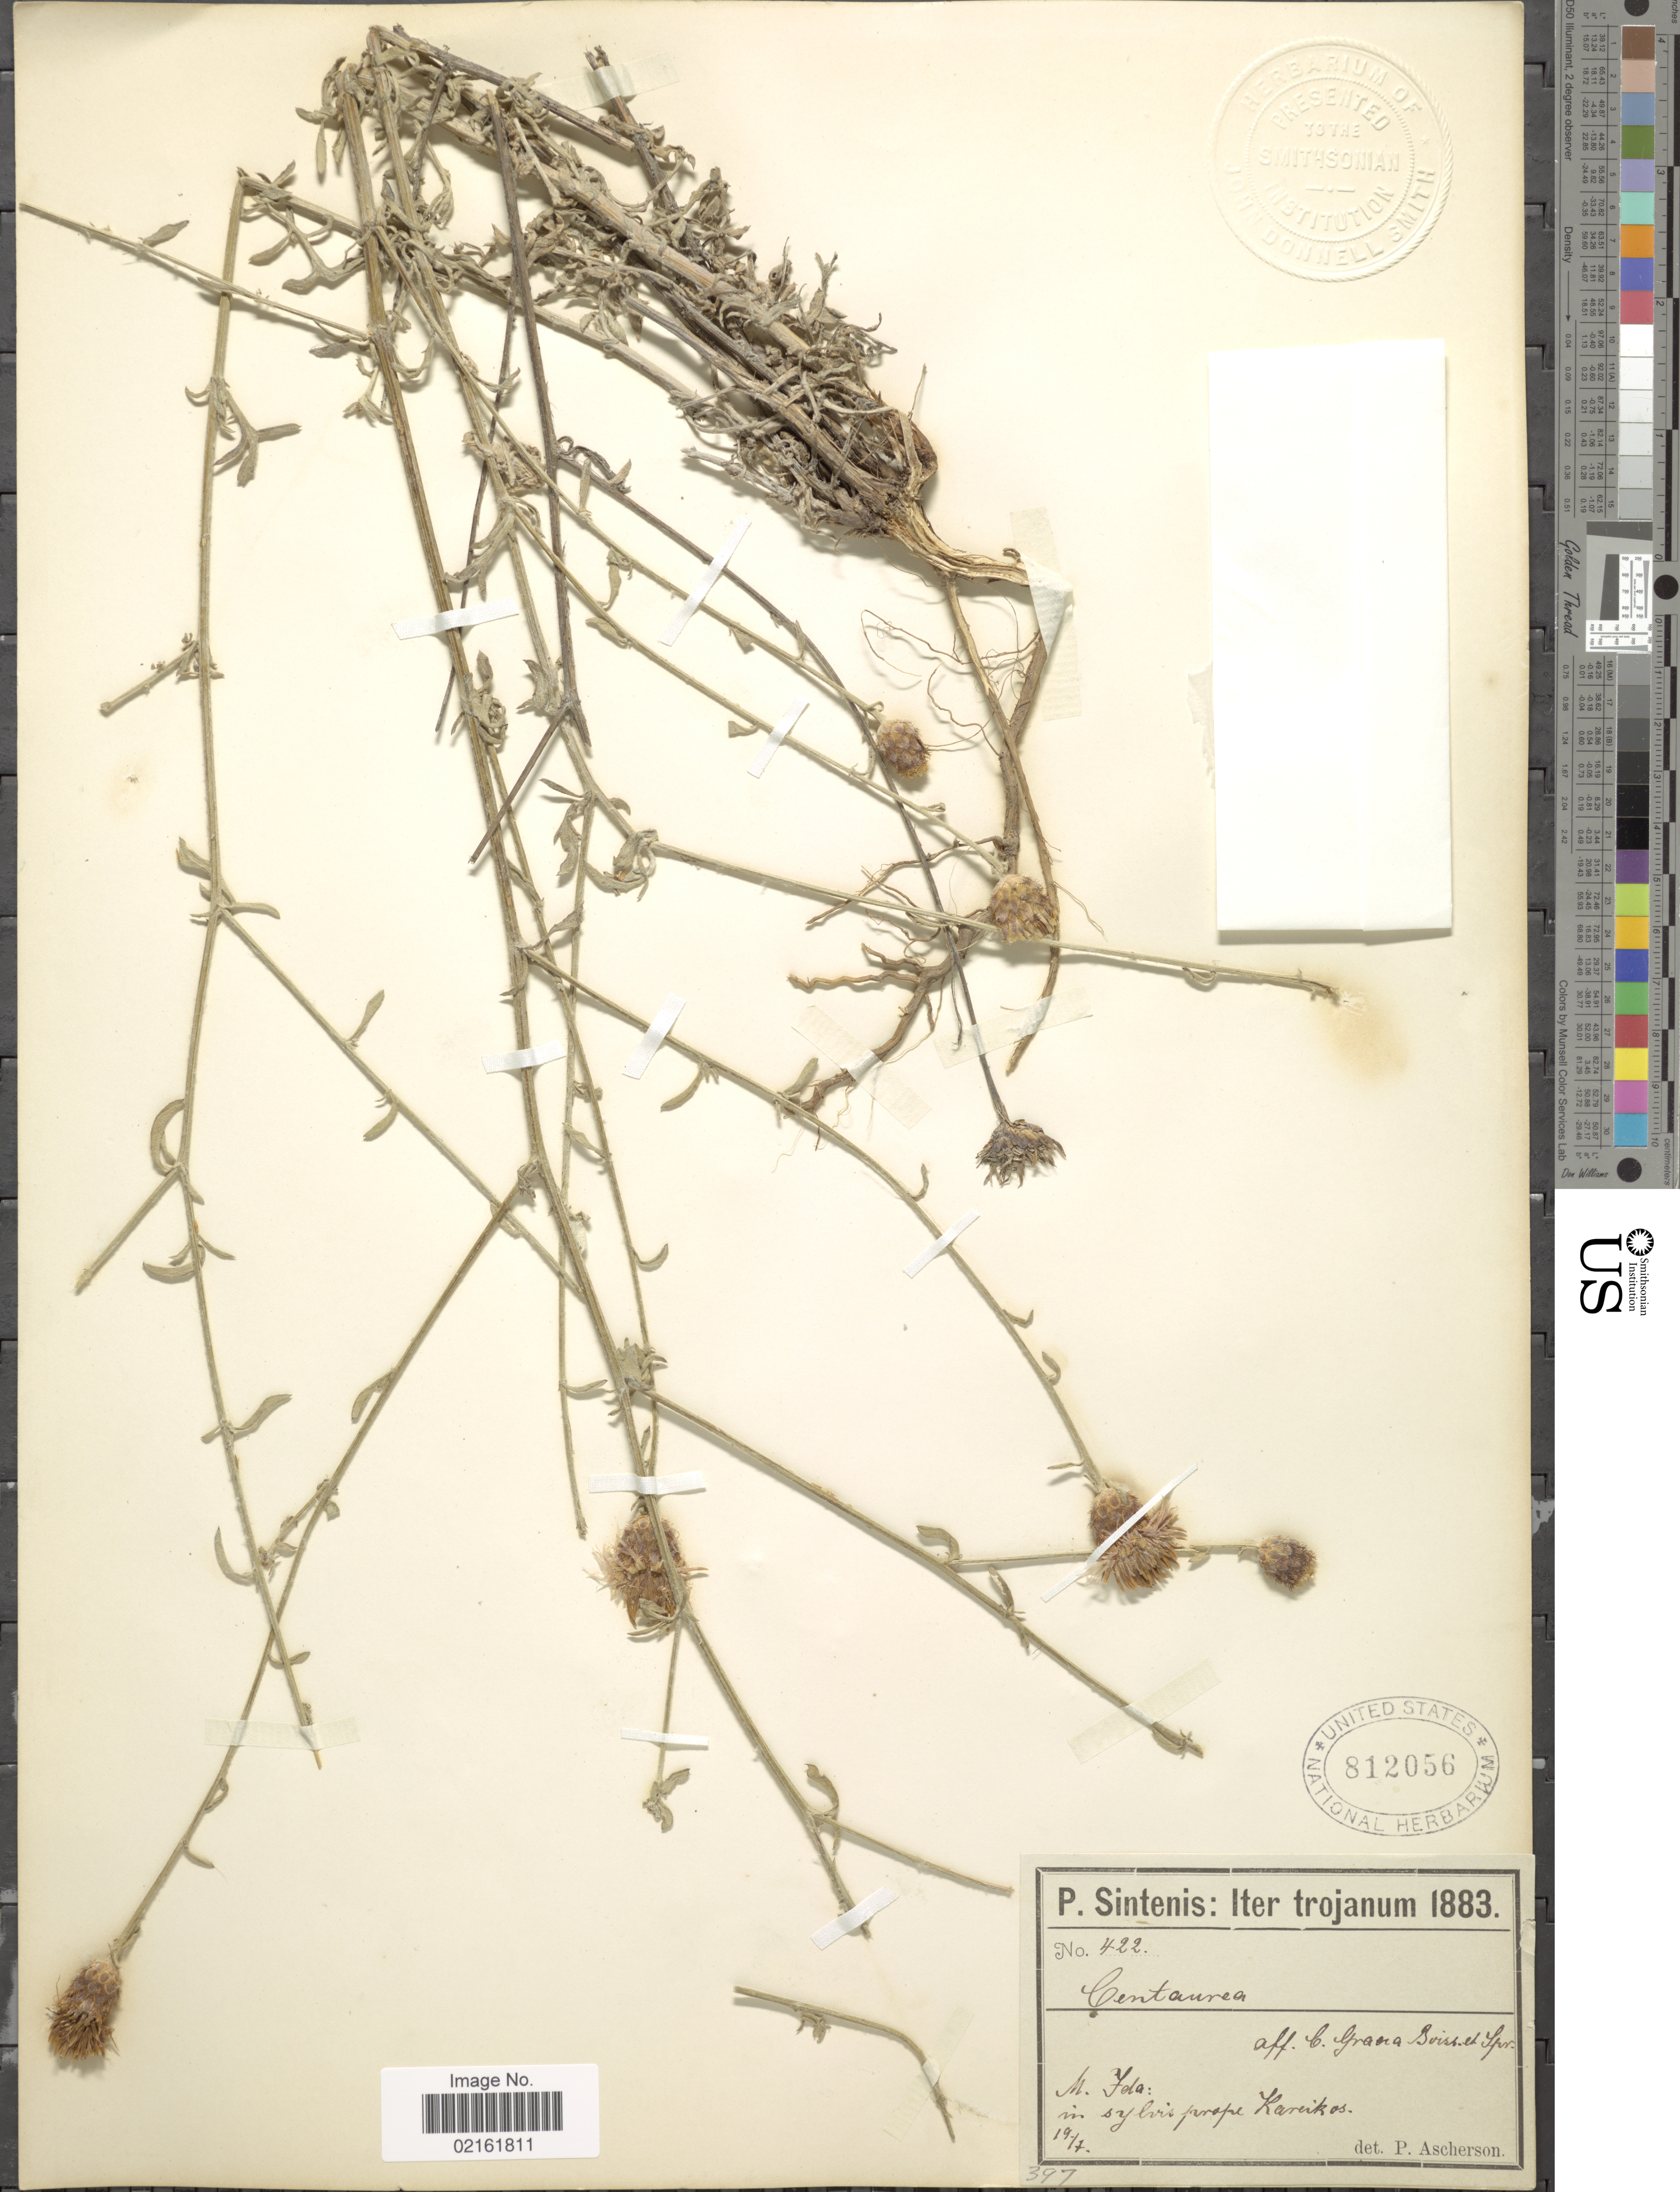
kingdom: Plantae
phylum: Tracheophyta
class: Magnoliopsida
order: Asterales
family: Asteraceae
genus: Centaurea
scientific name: Centaurea sp.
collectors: P. Sintenis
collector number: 422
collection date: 1883-07-19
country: Turkey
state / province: Balikesir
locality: M. Fda: in sylvis prope Kareikos.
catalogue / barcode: US 812056